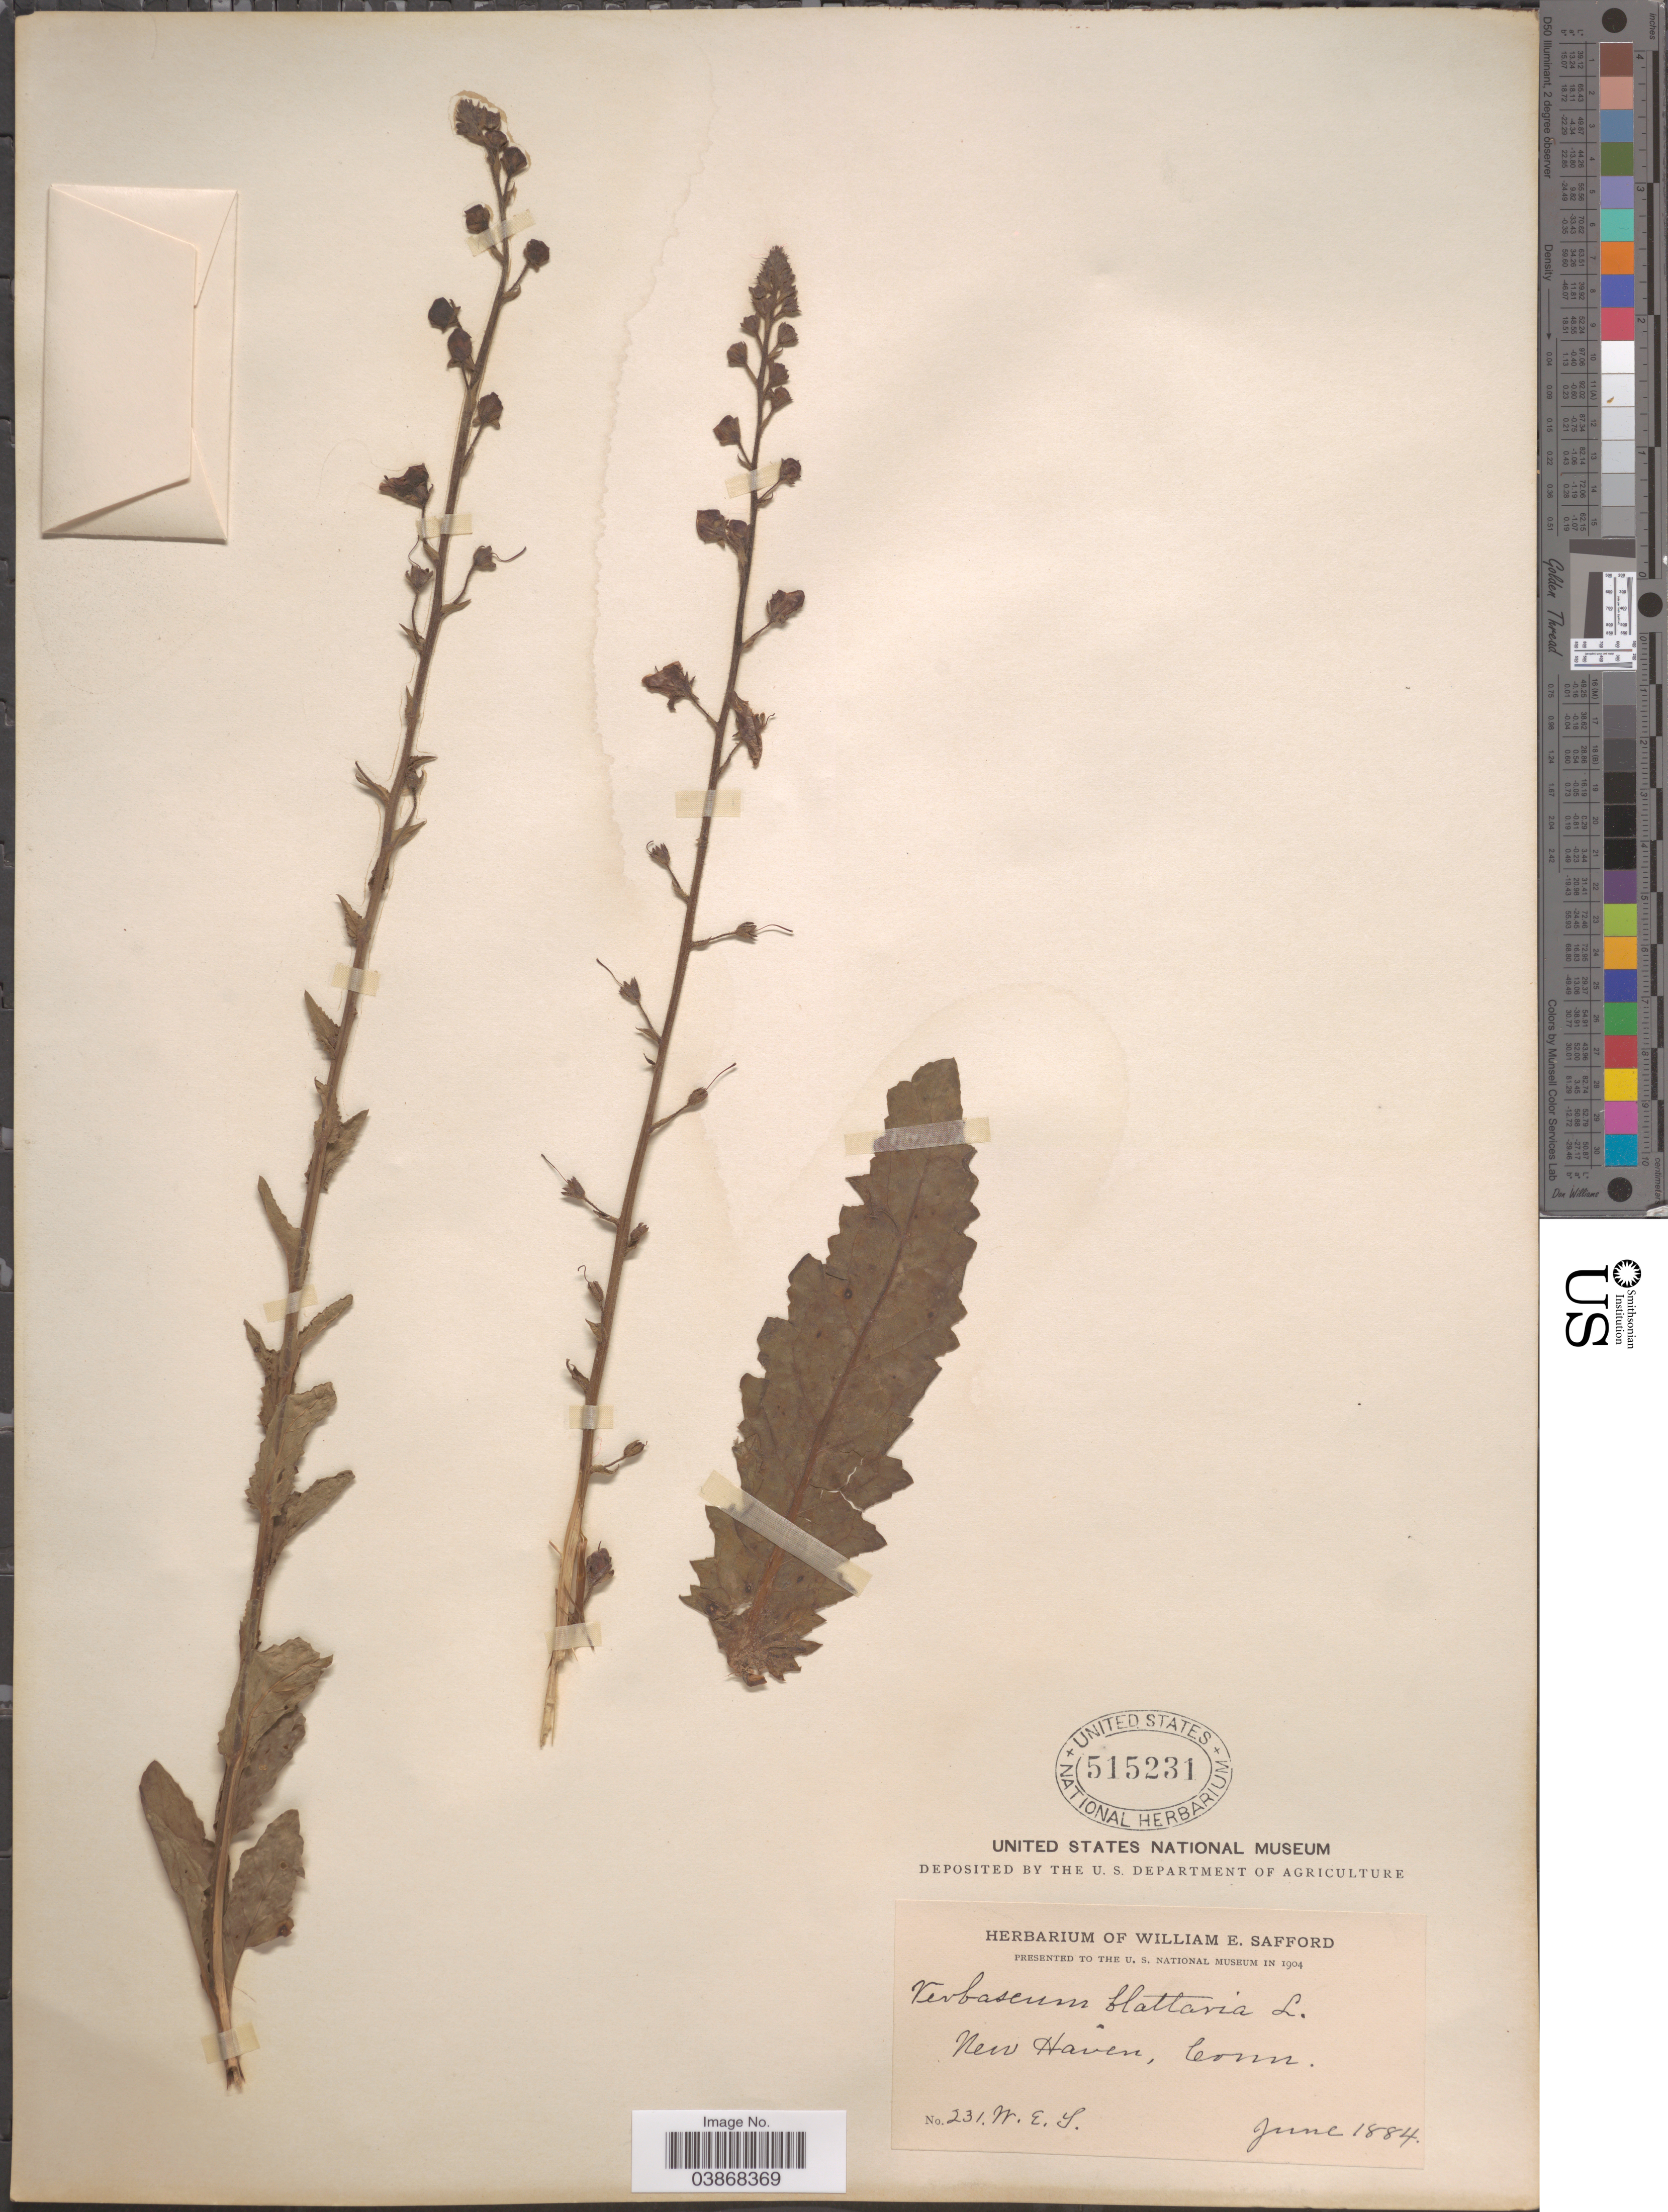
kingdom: Plantae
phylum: Tracheophyta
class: Magnoliopsida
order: Lamiales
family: Scrophulariaceae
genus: Verbascum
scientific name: Verbascum blattaria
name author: L.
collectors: W. E. Safford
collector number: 231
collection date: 1884-06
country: United States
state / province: Connecticut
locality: New Haven.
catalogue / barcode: US 515231